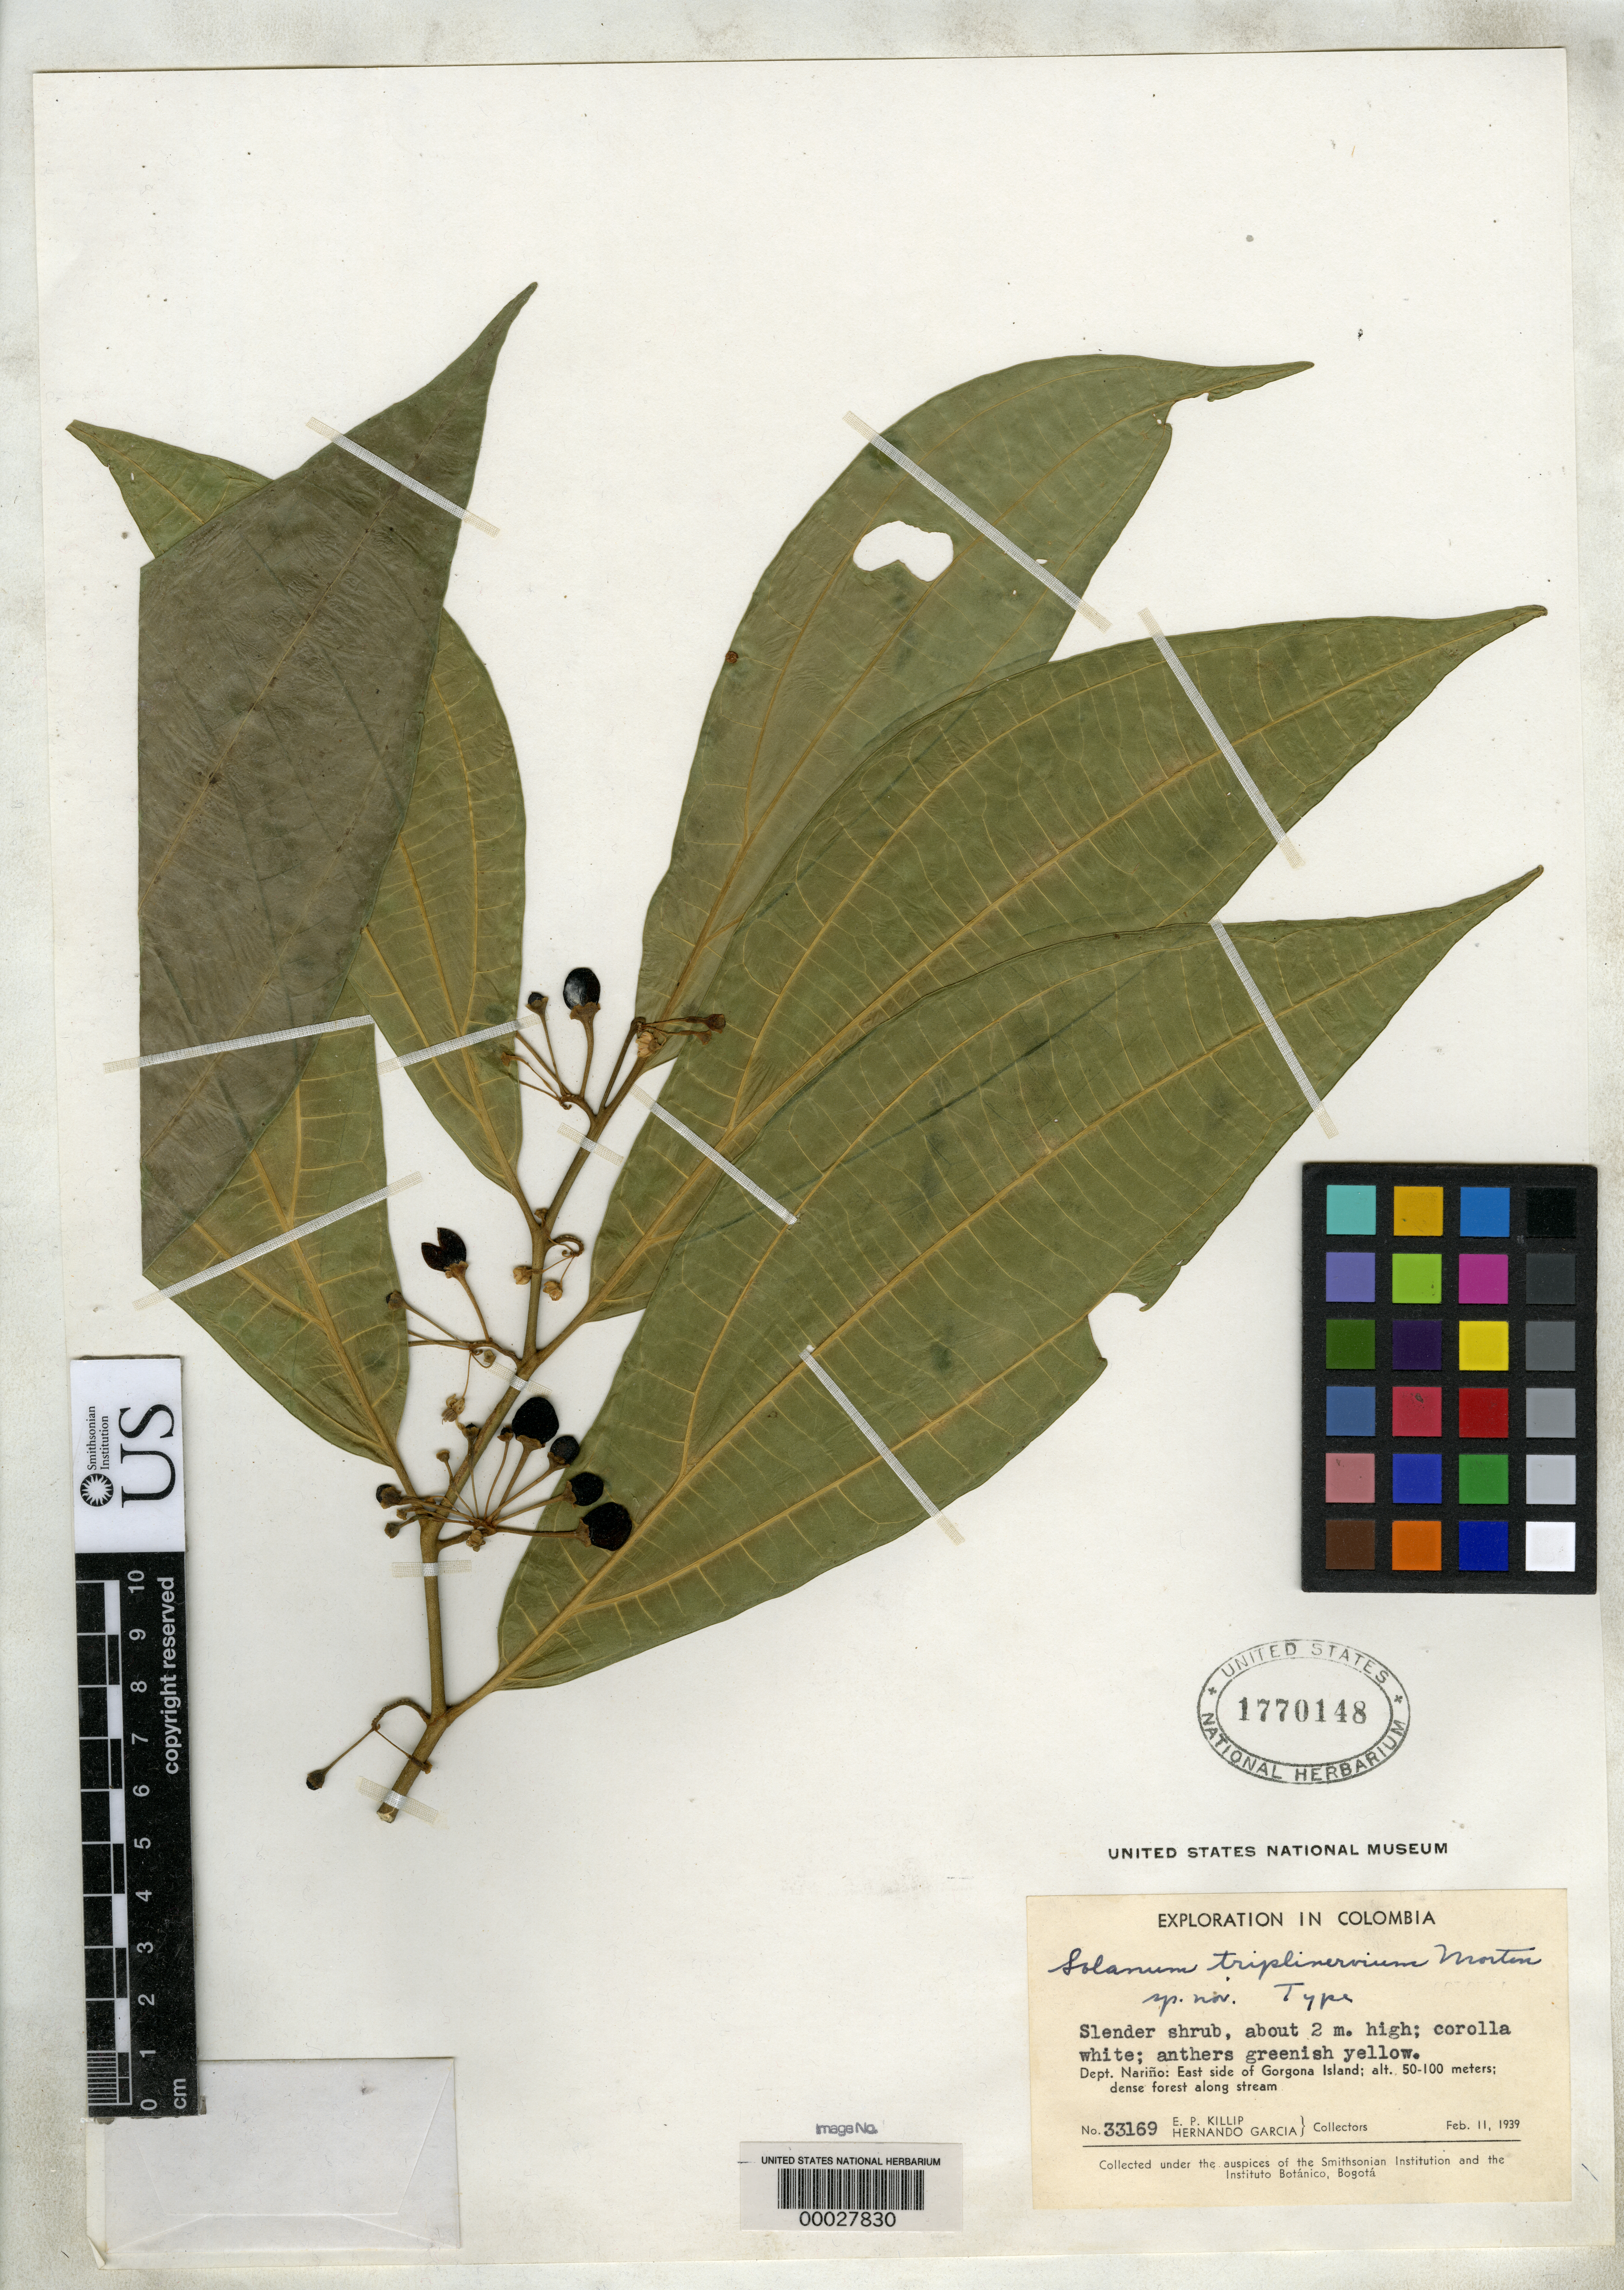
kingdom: Plantae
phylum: Tracheophyta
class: Magnoliopsida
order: Solanales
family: Solanaceae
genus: Solanum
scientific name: Solanum triplinervium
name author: C.V. Morton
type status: Holotype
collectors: E. P. Killip & H. García Barriga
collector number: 33169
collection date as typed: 11 Feb 1939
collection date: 1939-02-11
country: Colombia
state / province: Nariño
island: Gorgona Island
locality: E side of Island.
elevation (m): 50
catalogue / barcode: US 1770148